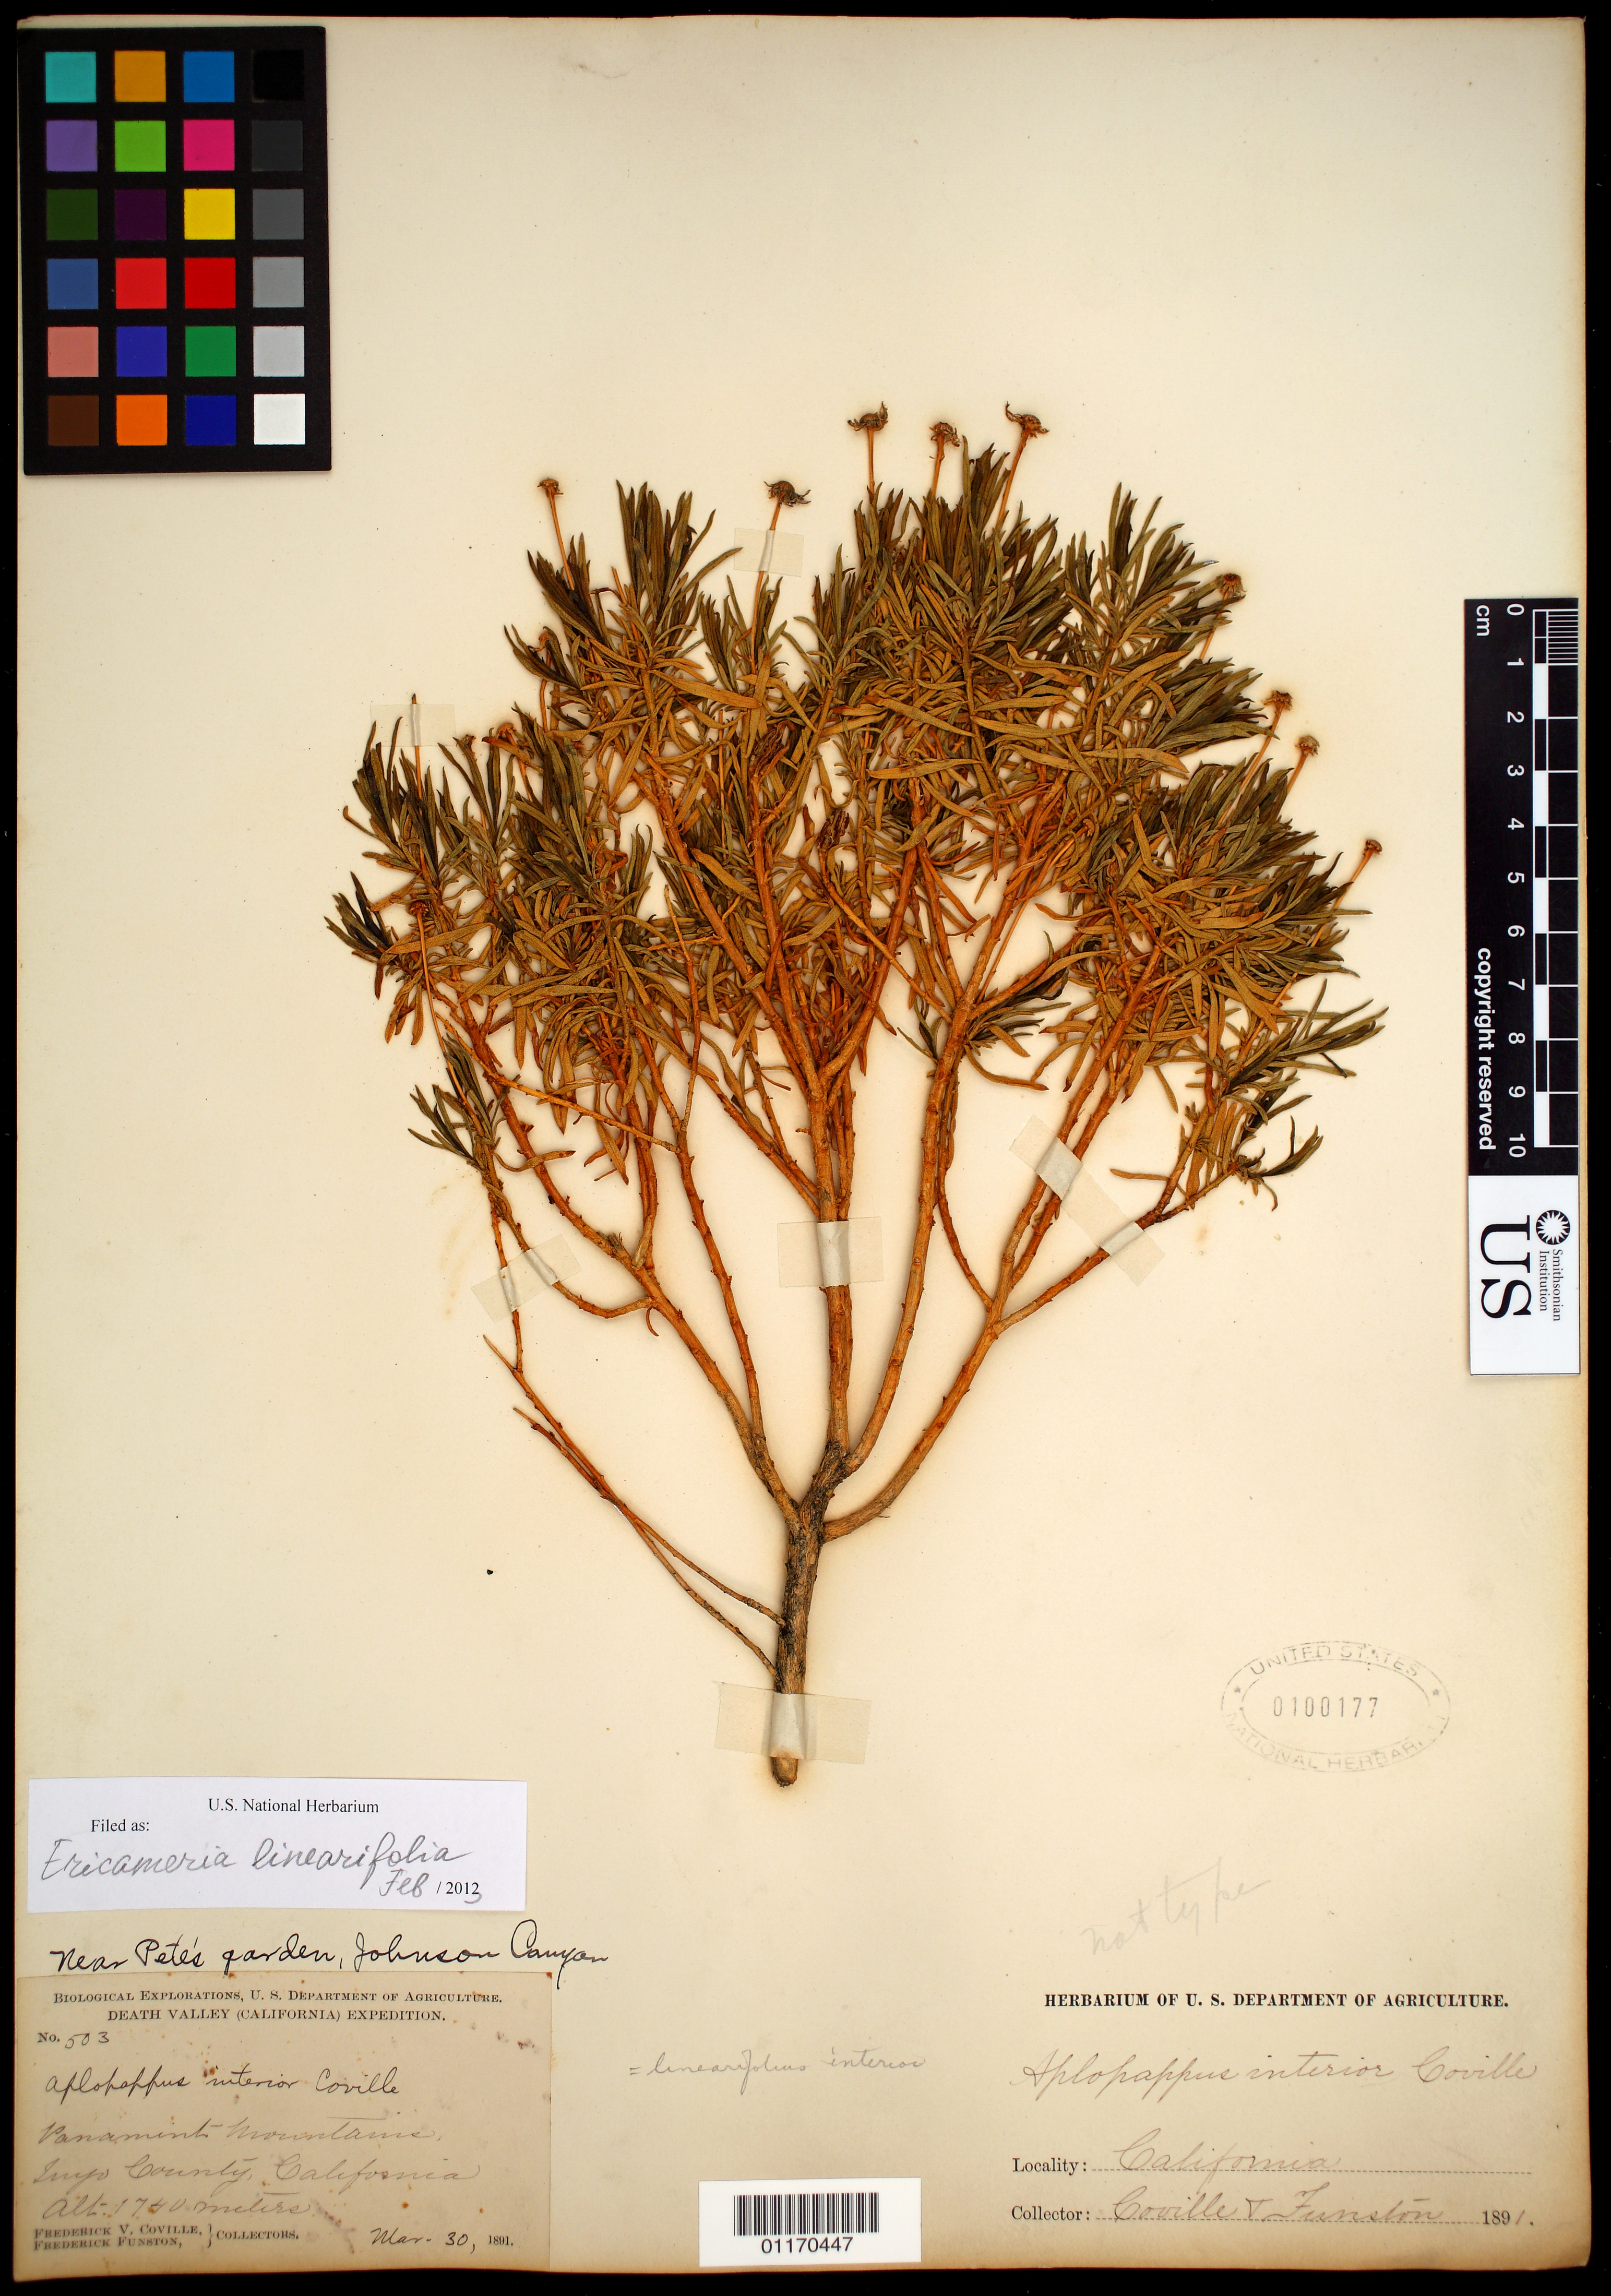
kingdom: Plantae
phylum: Tracheophyta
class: Magnoliopsida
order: Asterales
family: Asteraceae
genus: Ericameria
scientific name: Ericameria linearifolia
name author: (DC.) Urbatsch & Wussow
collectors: F. V. Coville & F. Funston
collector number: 503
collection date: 1891-03-30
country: United States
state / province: California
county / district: Inyo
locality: Panamint Mountains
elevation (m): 530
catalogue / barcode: US 100177